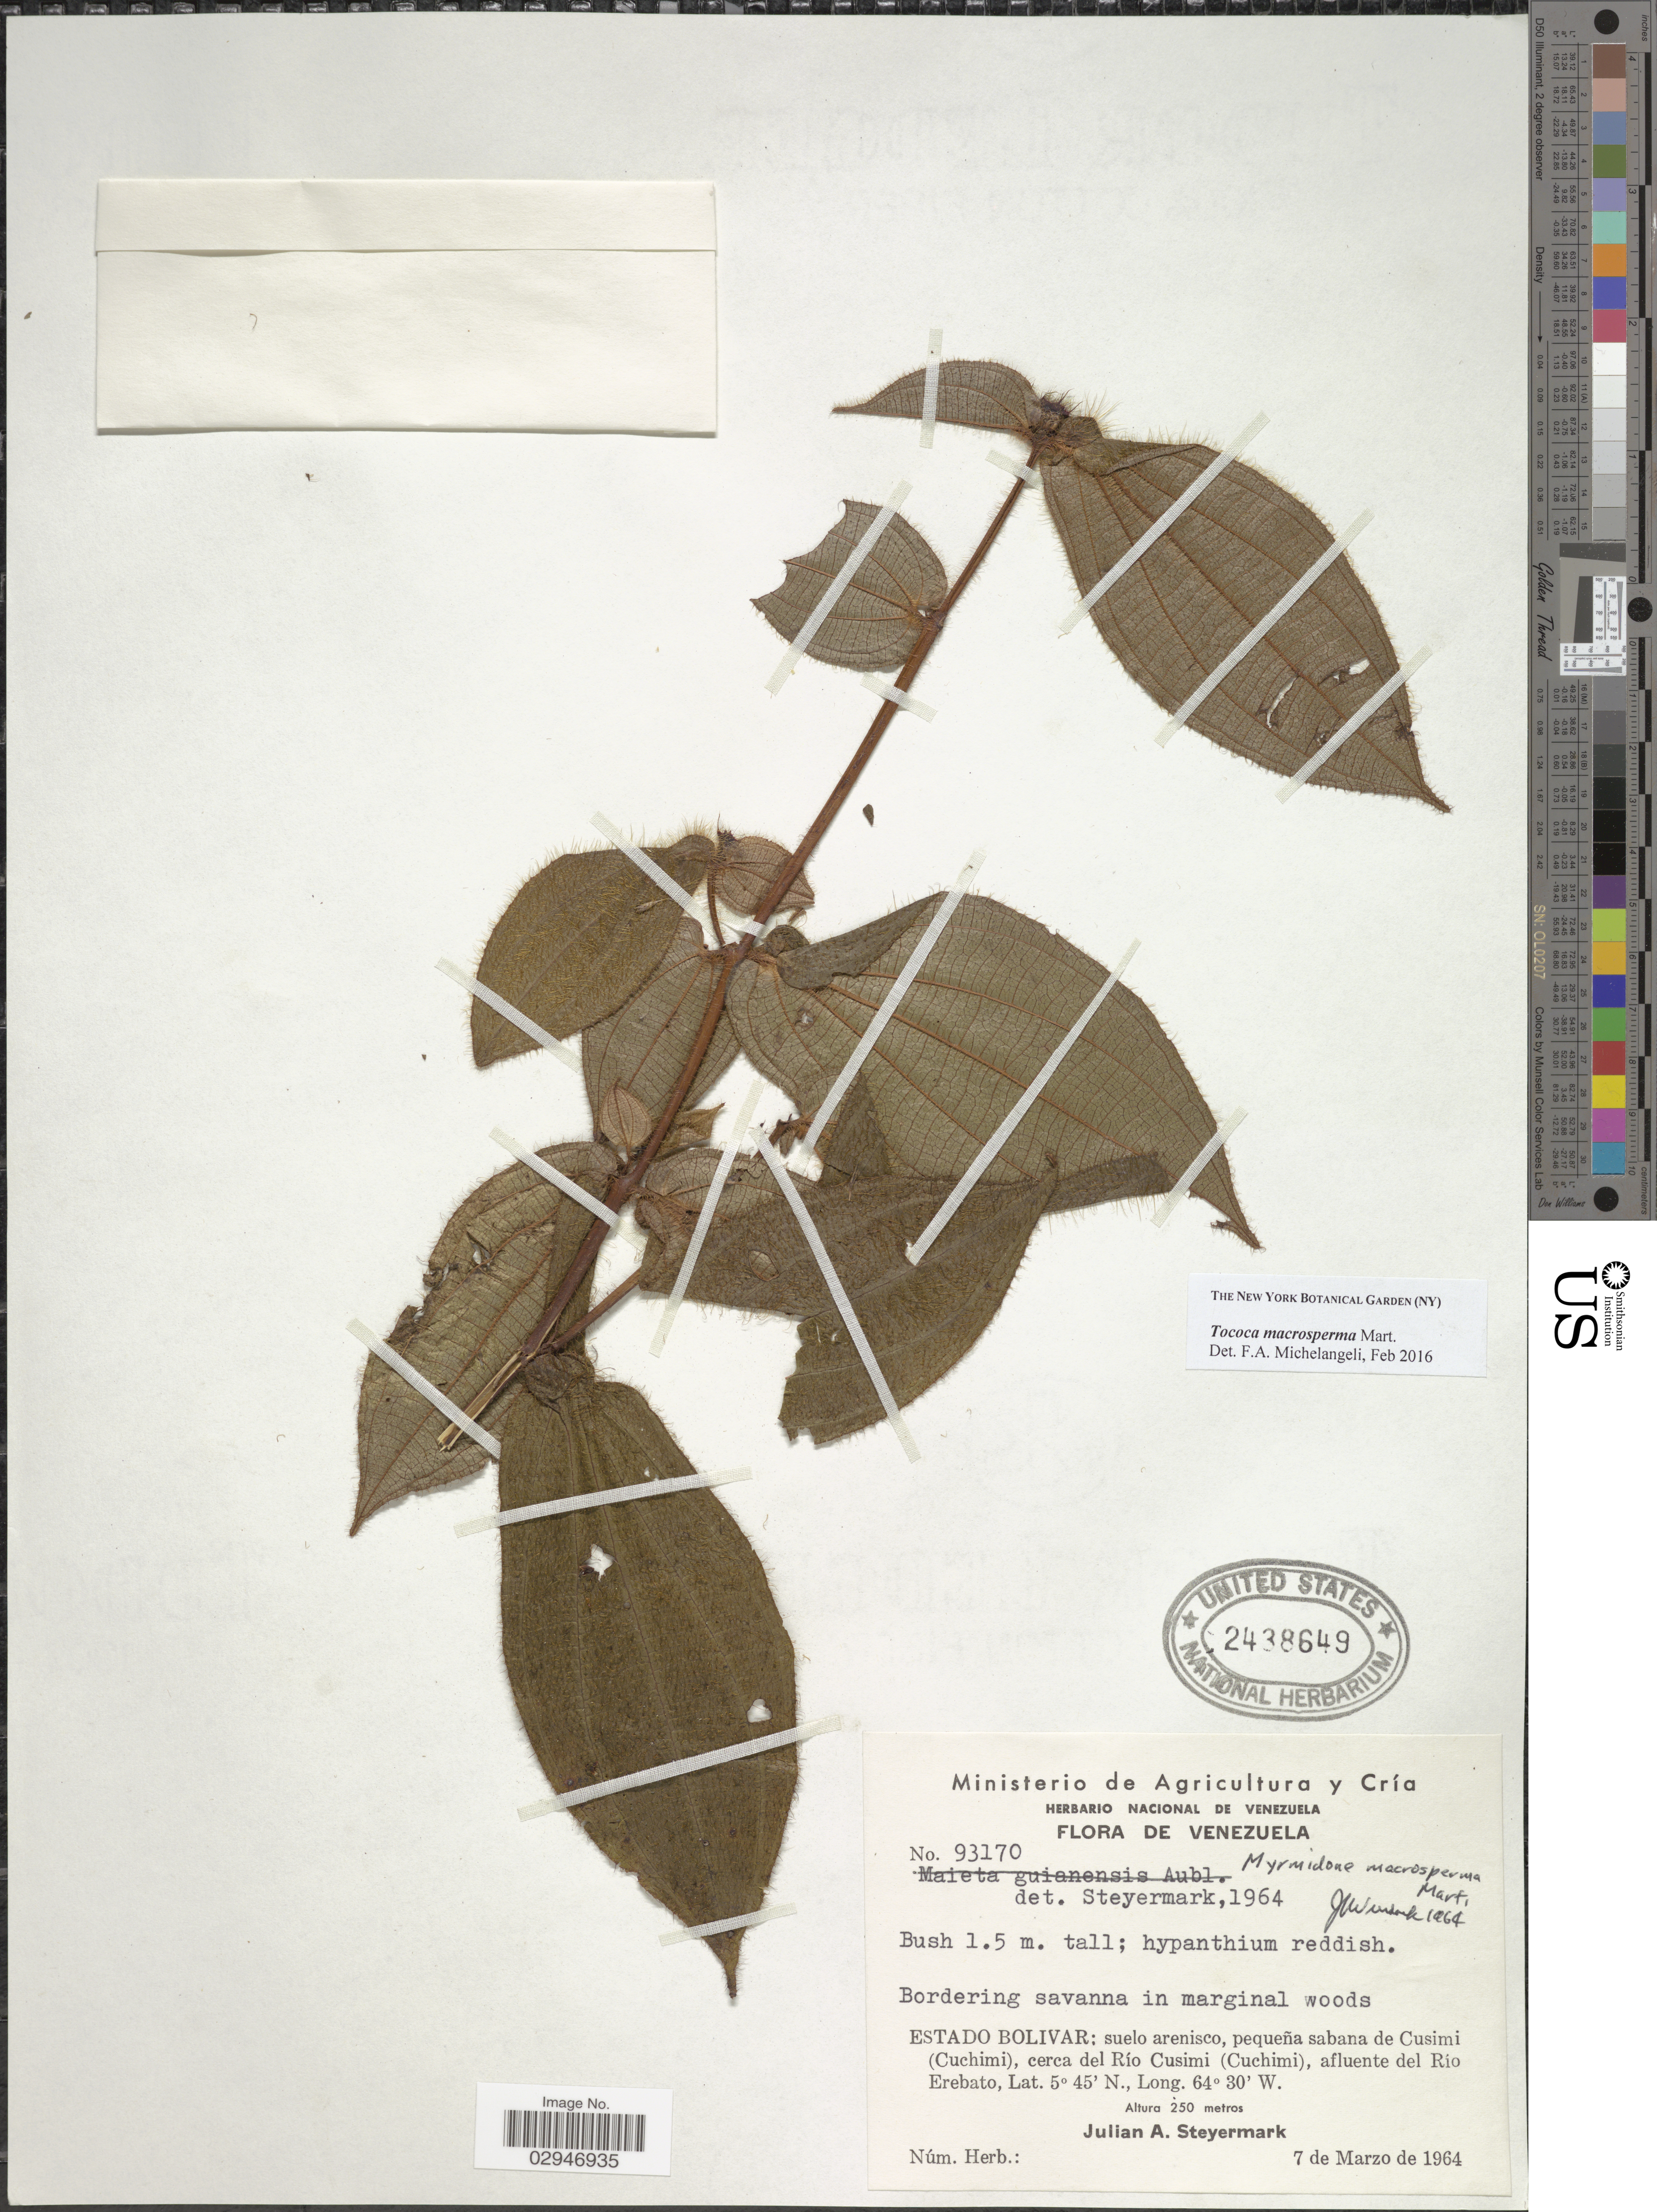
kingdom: Plantae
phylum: Tracheophyta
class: Magnoliopsida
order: Myrtales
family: Melastomataceae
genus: Tococa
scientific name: Tococa macrosperma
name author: Mart.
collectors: J. Steyermark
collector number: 93170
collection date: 1964-03-07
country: Venezuela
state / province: Bolivar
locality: Suelo arenisco, pequeña sabana de Cusimi (Cuchimi), cerca del Río Cusimi (Cuchimi), afluente del Rio Erebato.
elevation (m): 250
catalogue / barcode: US 2438649